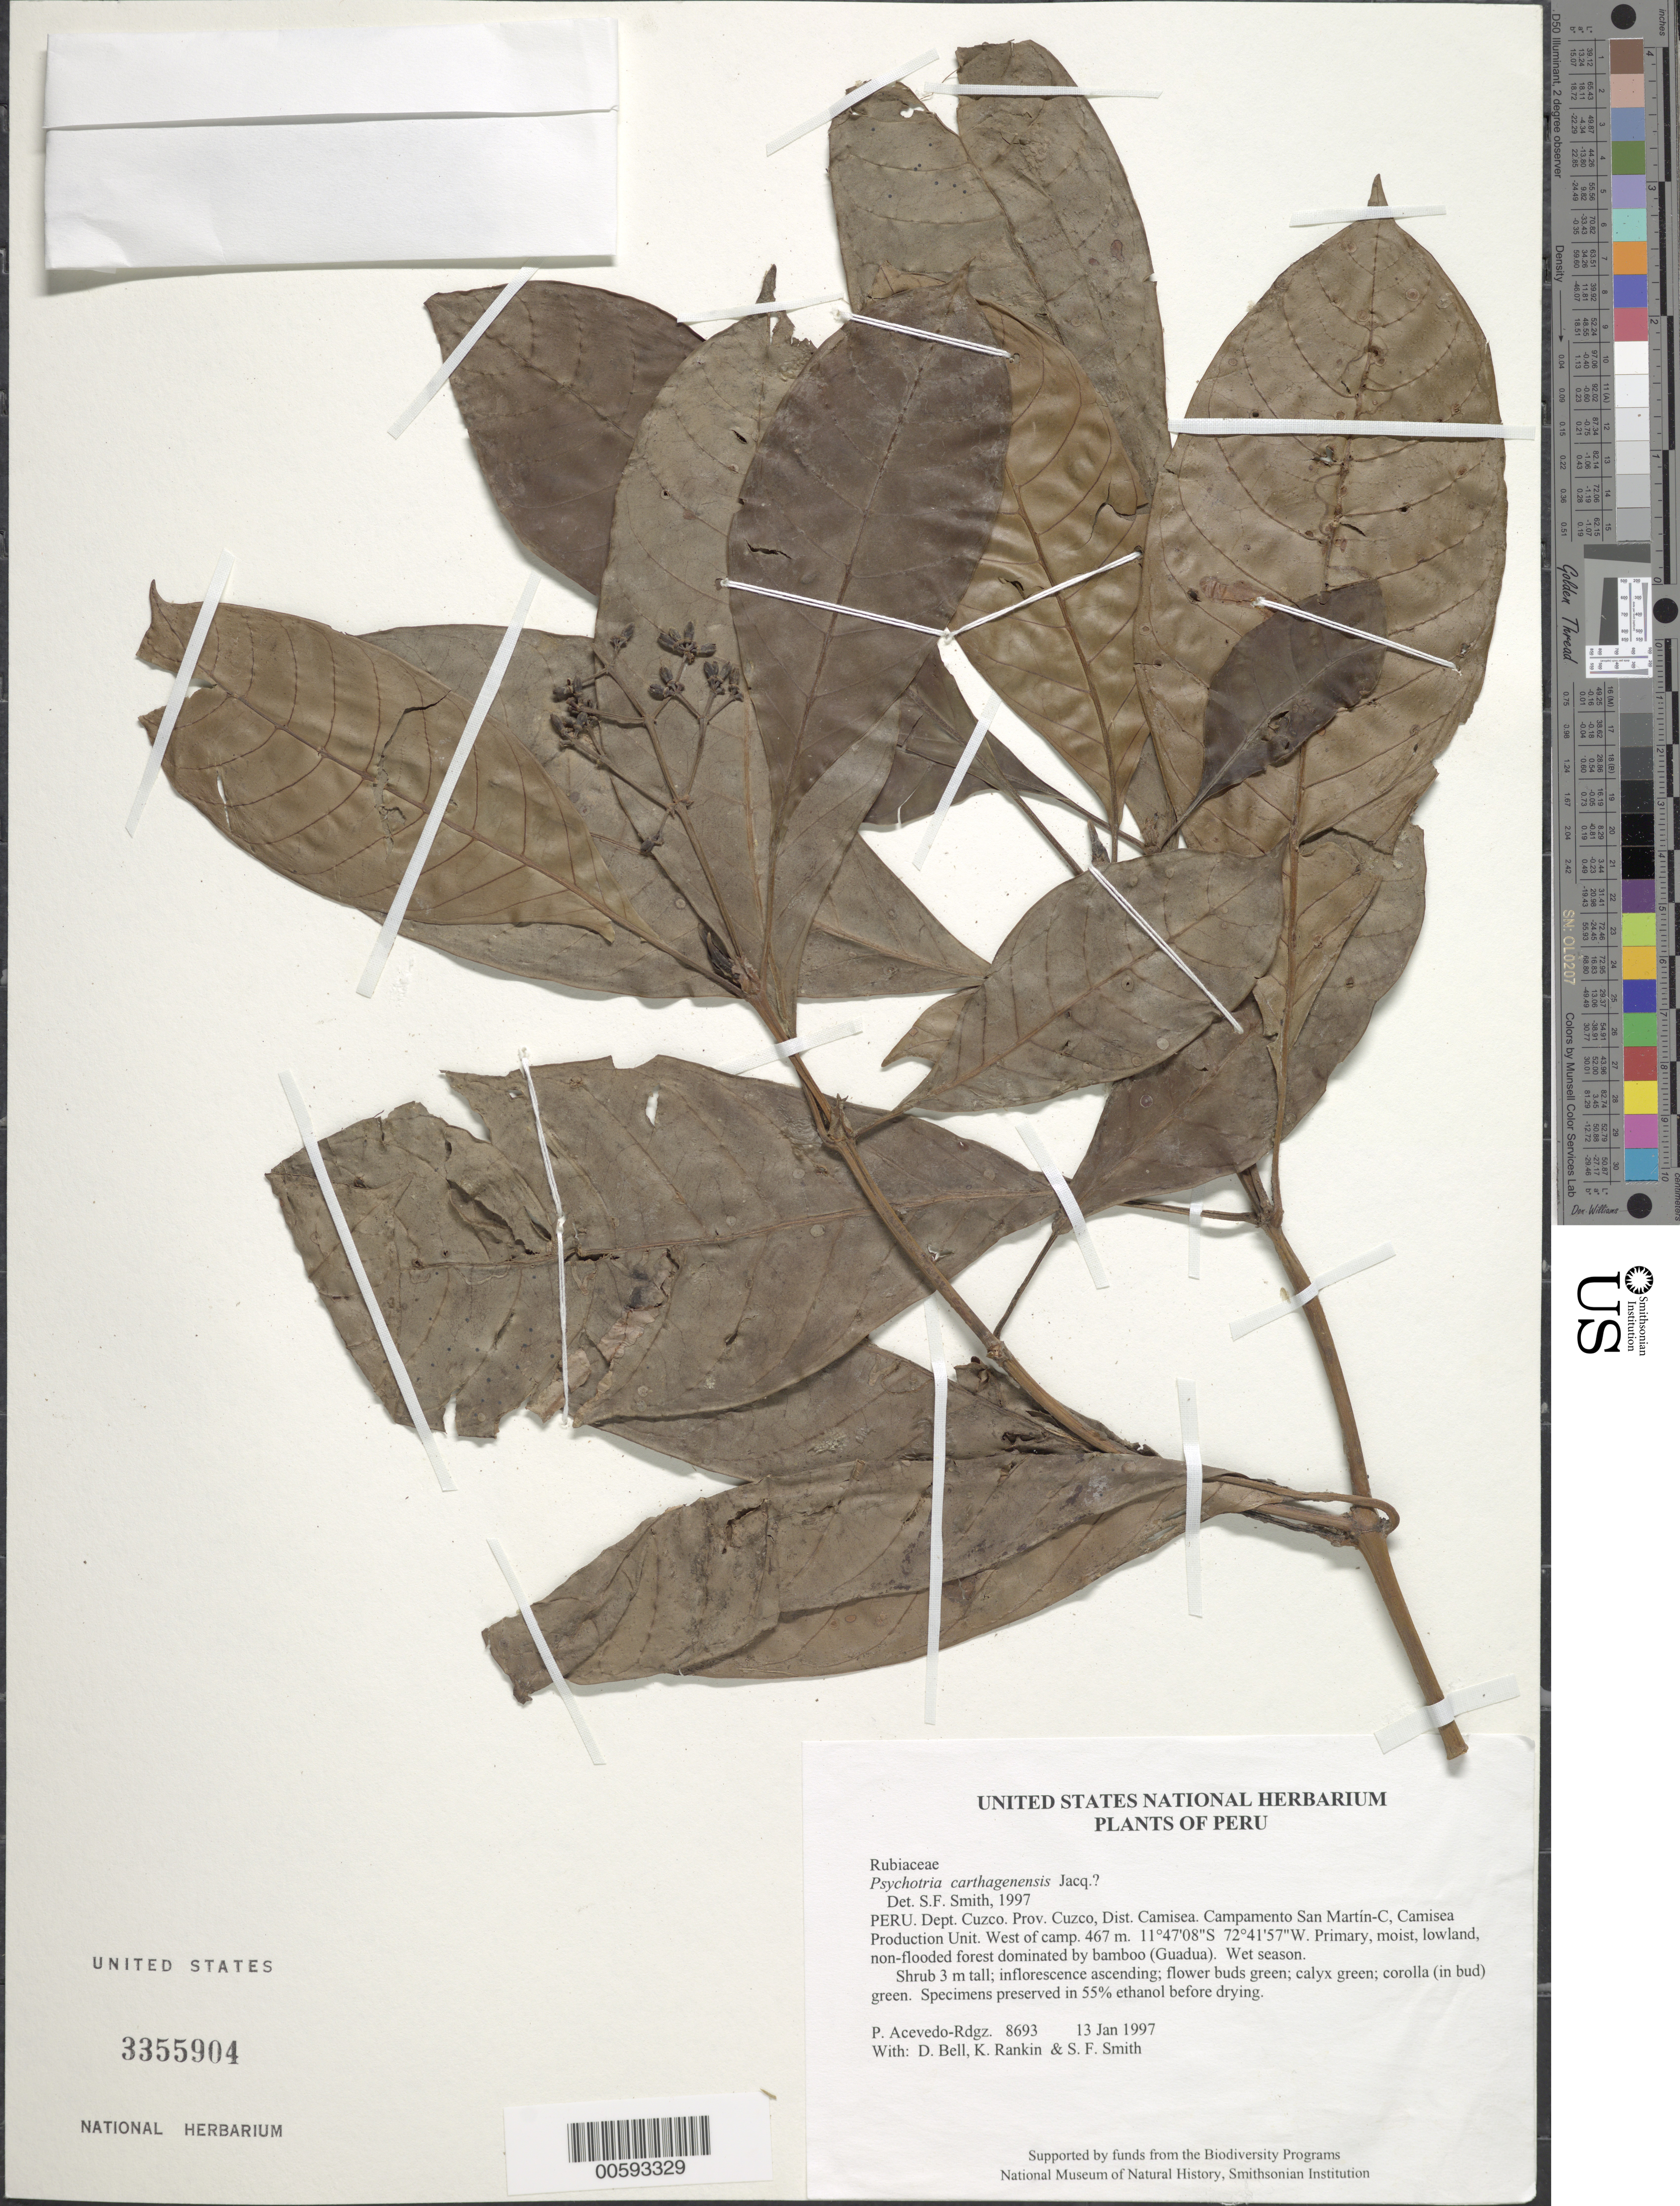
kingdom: Plantae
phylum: Tracheophyta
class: Magnoliopsida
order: Gentianales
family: Rubiaceae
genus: Psychotria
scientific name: Psychotria carthagenensis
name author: Jacq.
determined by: Smith, Stephen F., (US), NMNH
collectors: P. Acevedo-Rodr., D. A. Bell, K. B. Rankin & S.F. Smith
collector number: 8693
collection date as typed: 13 Jan 1997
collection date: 1997-01-13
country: Peru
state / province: Cusco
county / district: Cusco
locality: Districto Camisea, Campamento San Martín-C, Camisea Production Unit. West of camp.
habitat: Primary, moist, lowland, non-flooded forest dominated by bamboo (Guadua). Wet season.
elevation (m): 467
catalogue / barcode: US 3355904